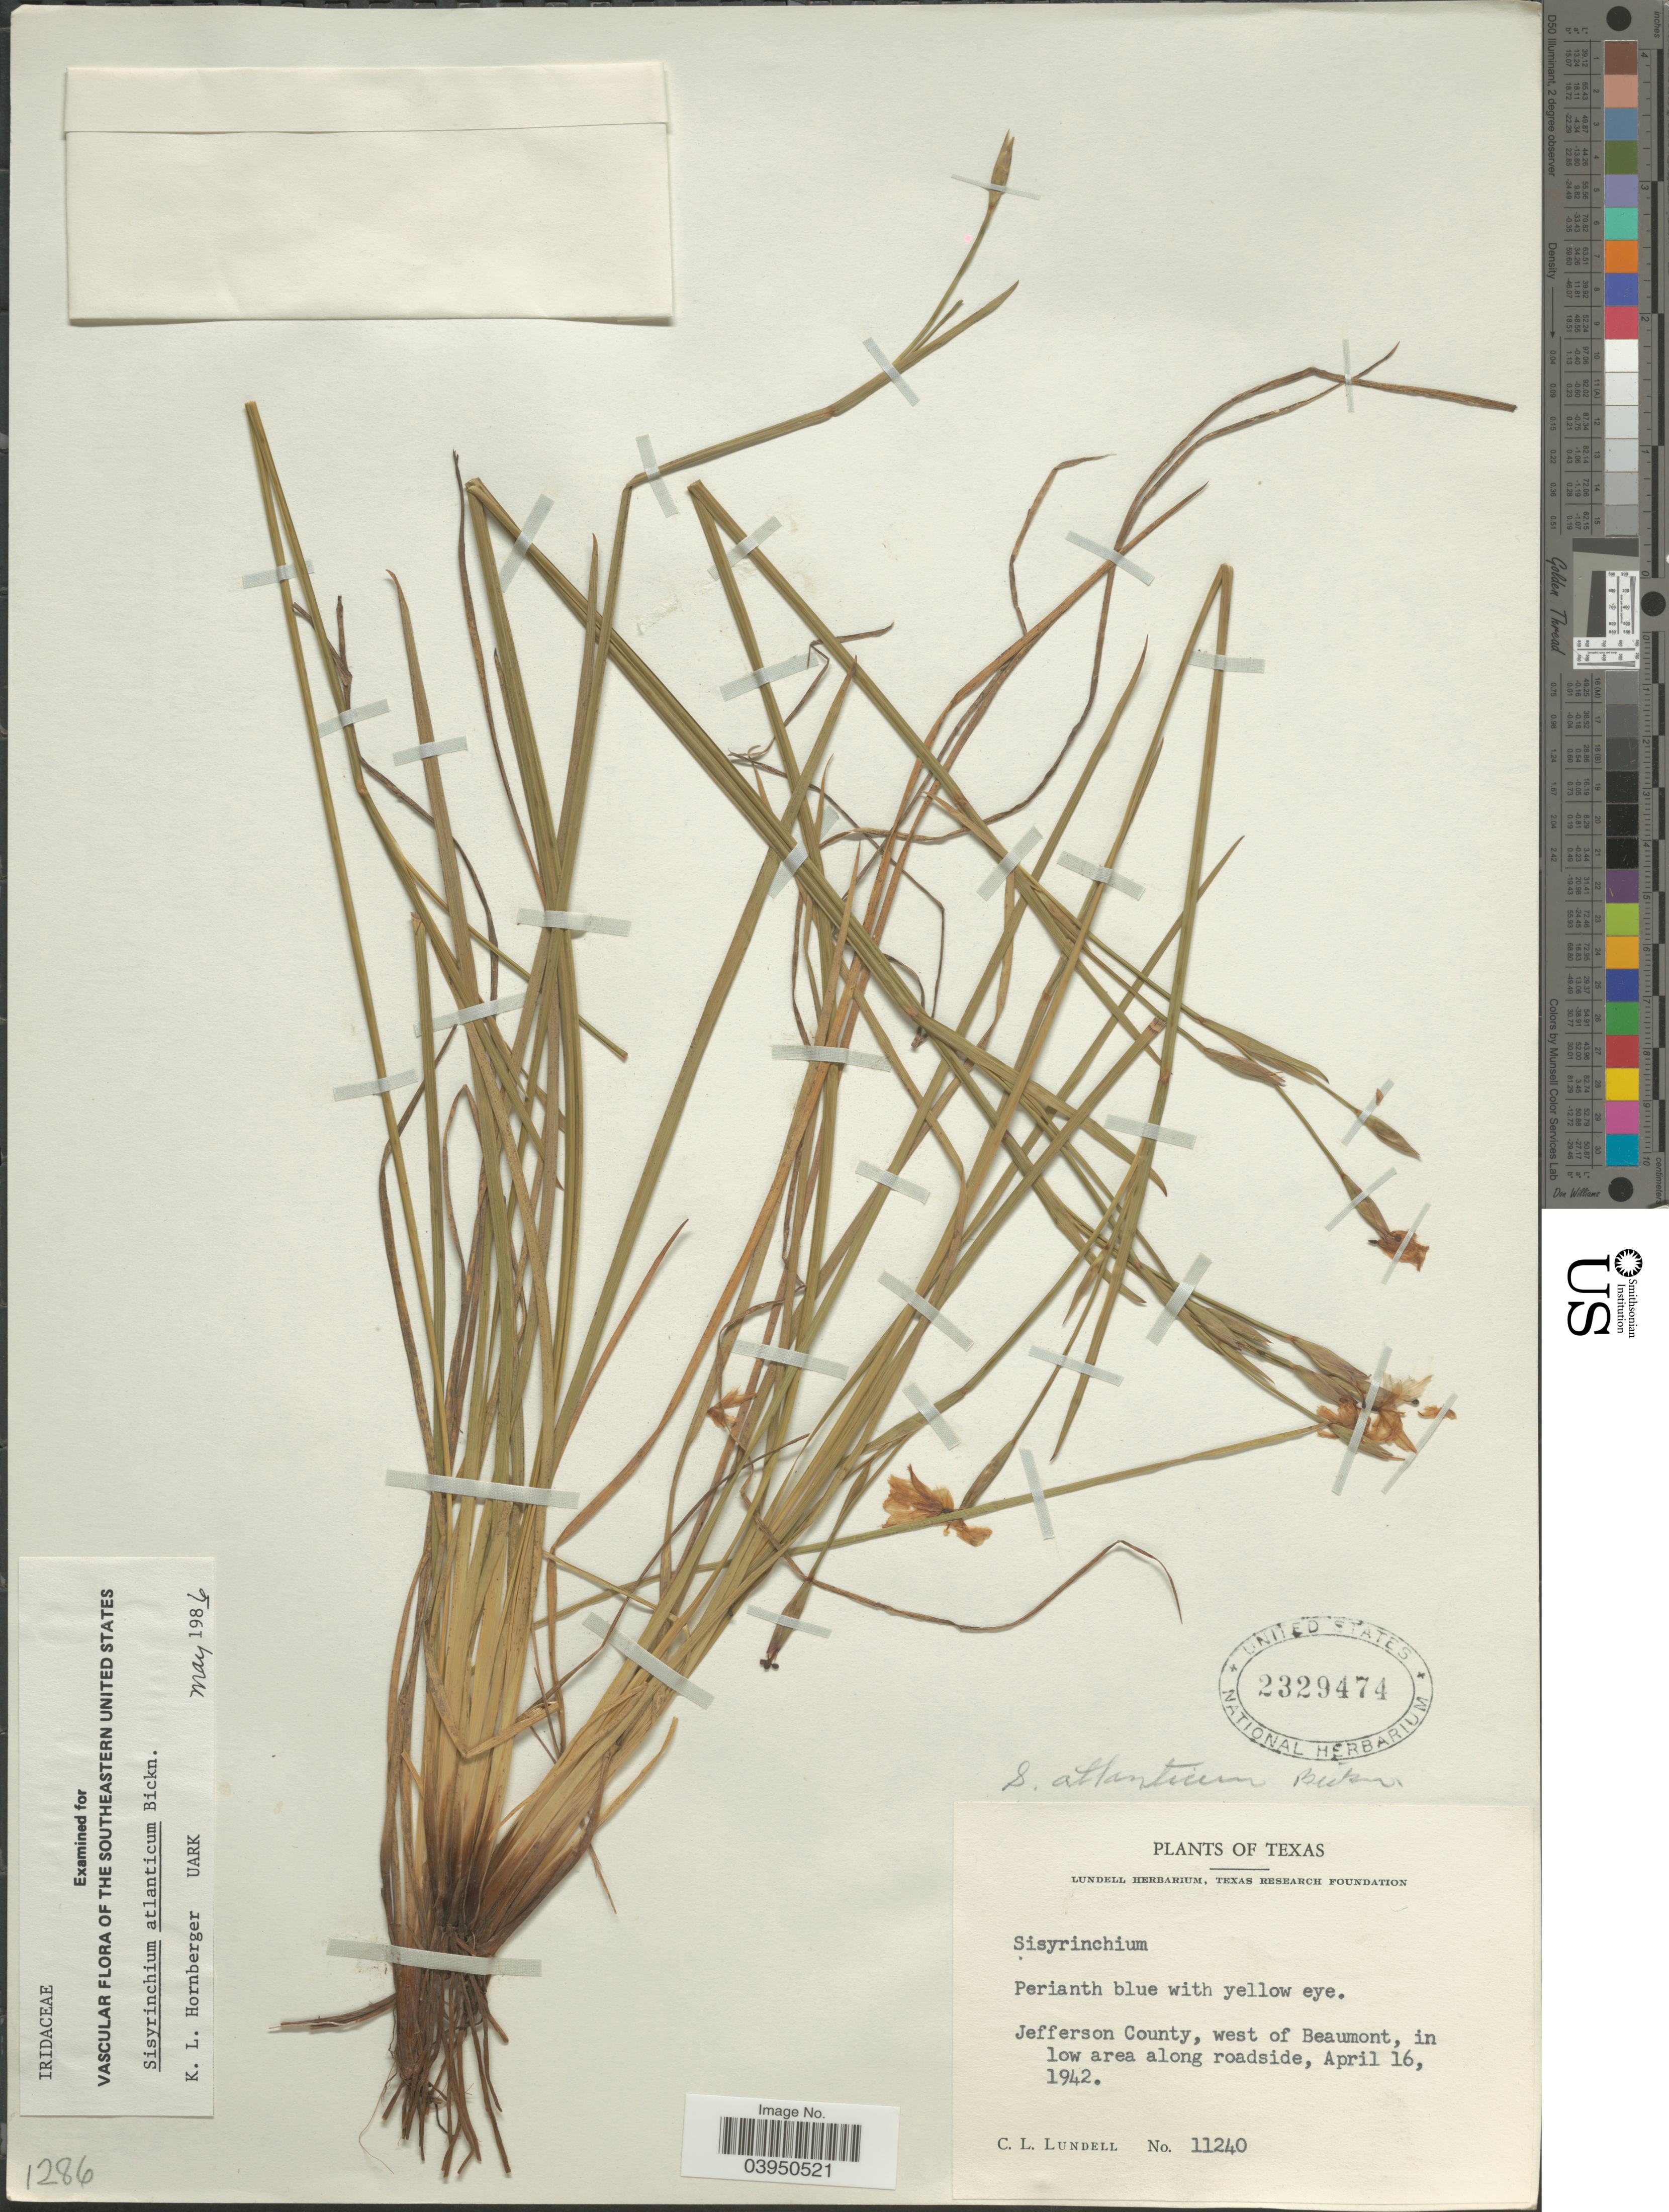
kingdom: Plantae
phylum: Tracheophyta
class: Liliopsida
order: Asparagales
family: Iridaceae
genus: Sisyrinchium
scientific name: Sisyrinchium atlanticum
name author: E.P. Bicknell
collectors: C. L. Lundell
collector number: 11240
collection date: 1942-04-16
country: United States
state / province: Texas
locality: Jefferson County, west of Beaumont, in low area along roadside.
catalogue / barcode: US 2329474